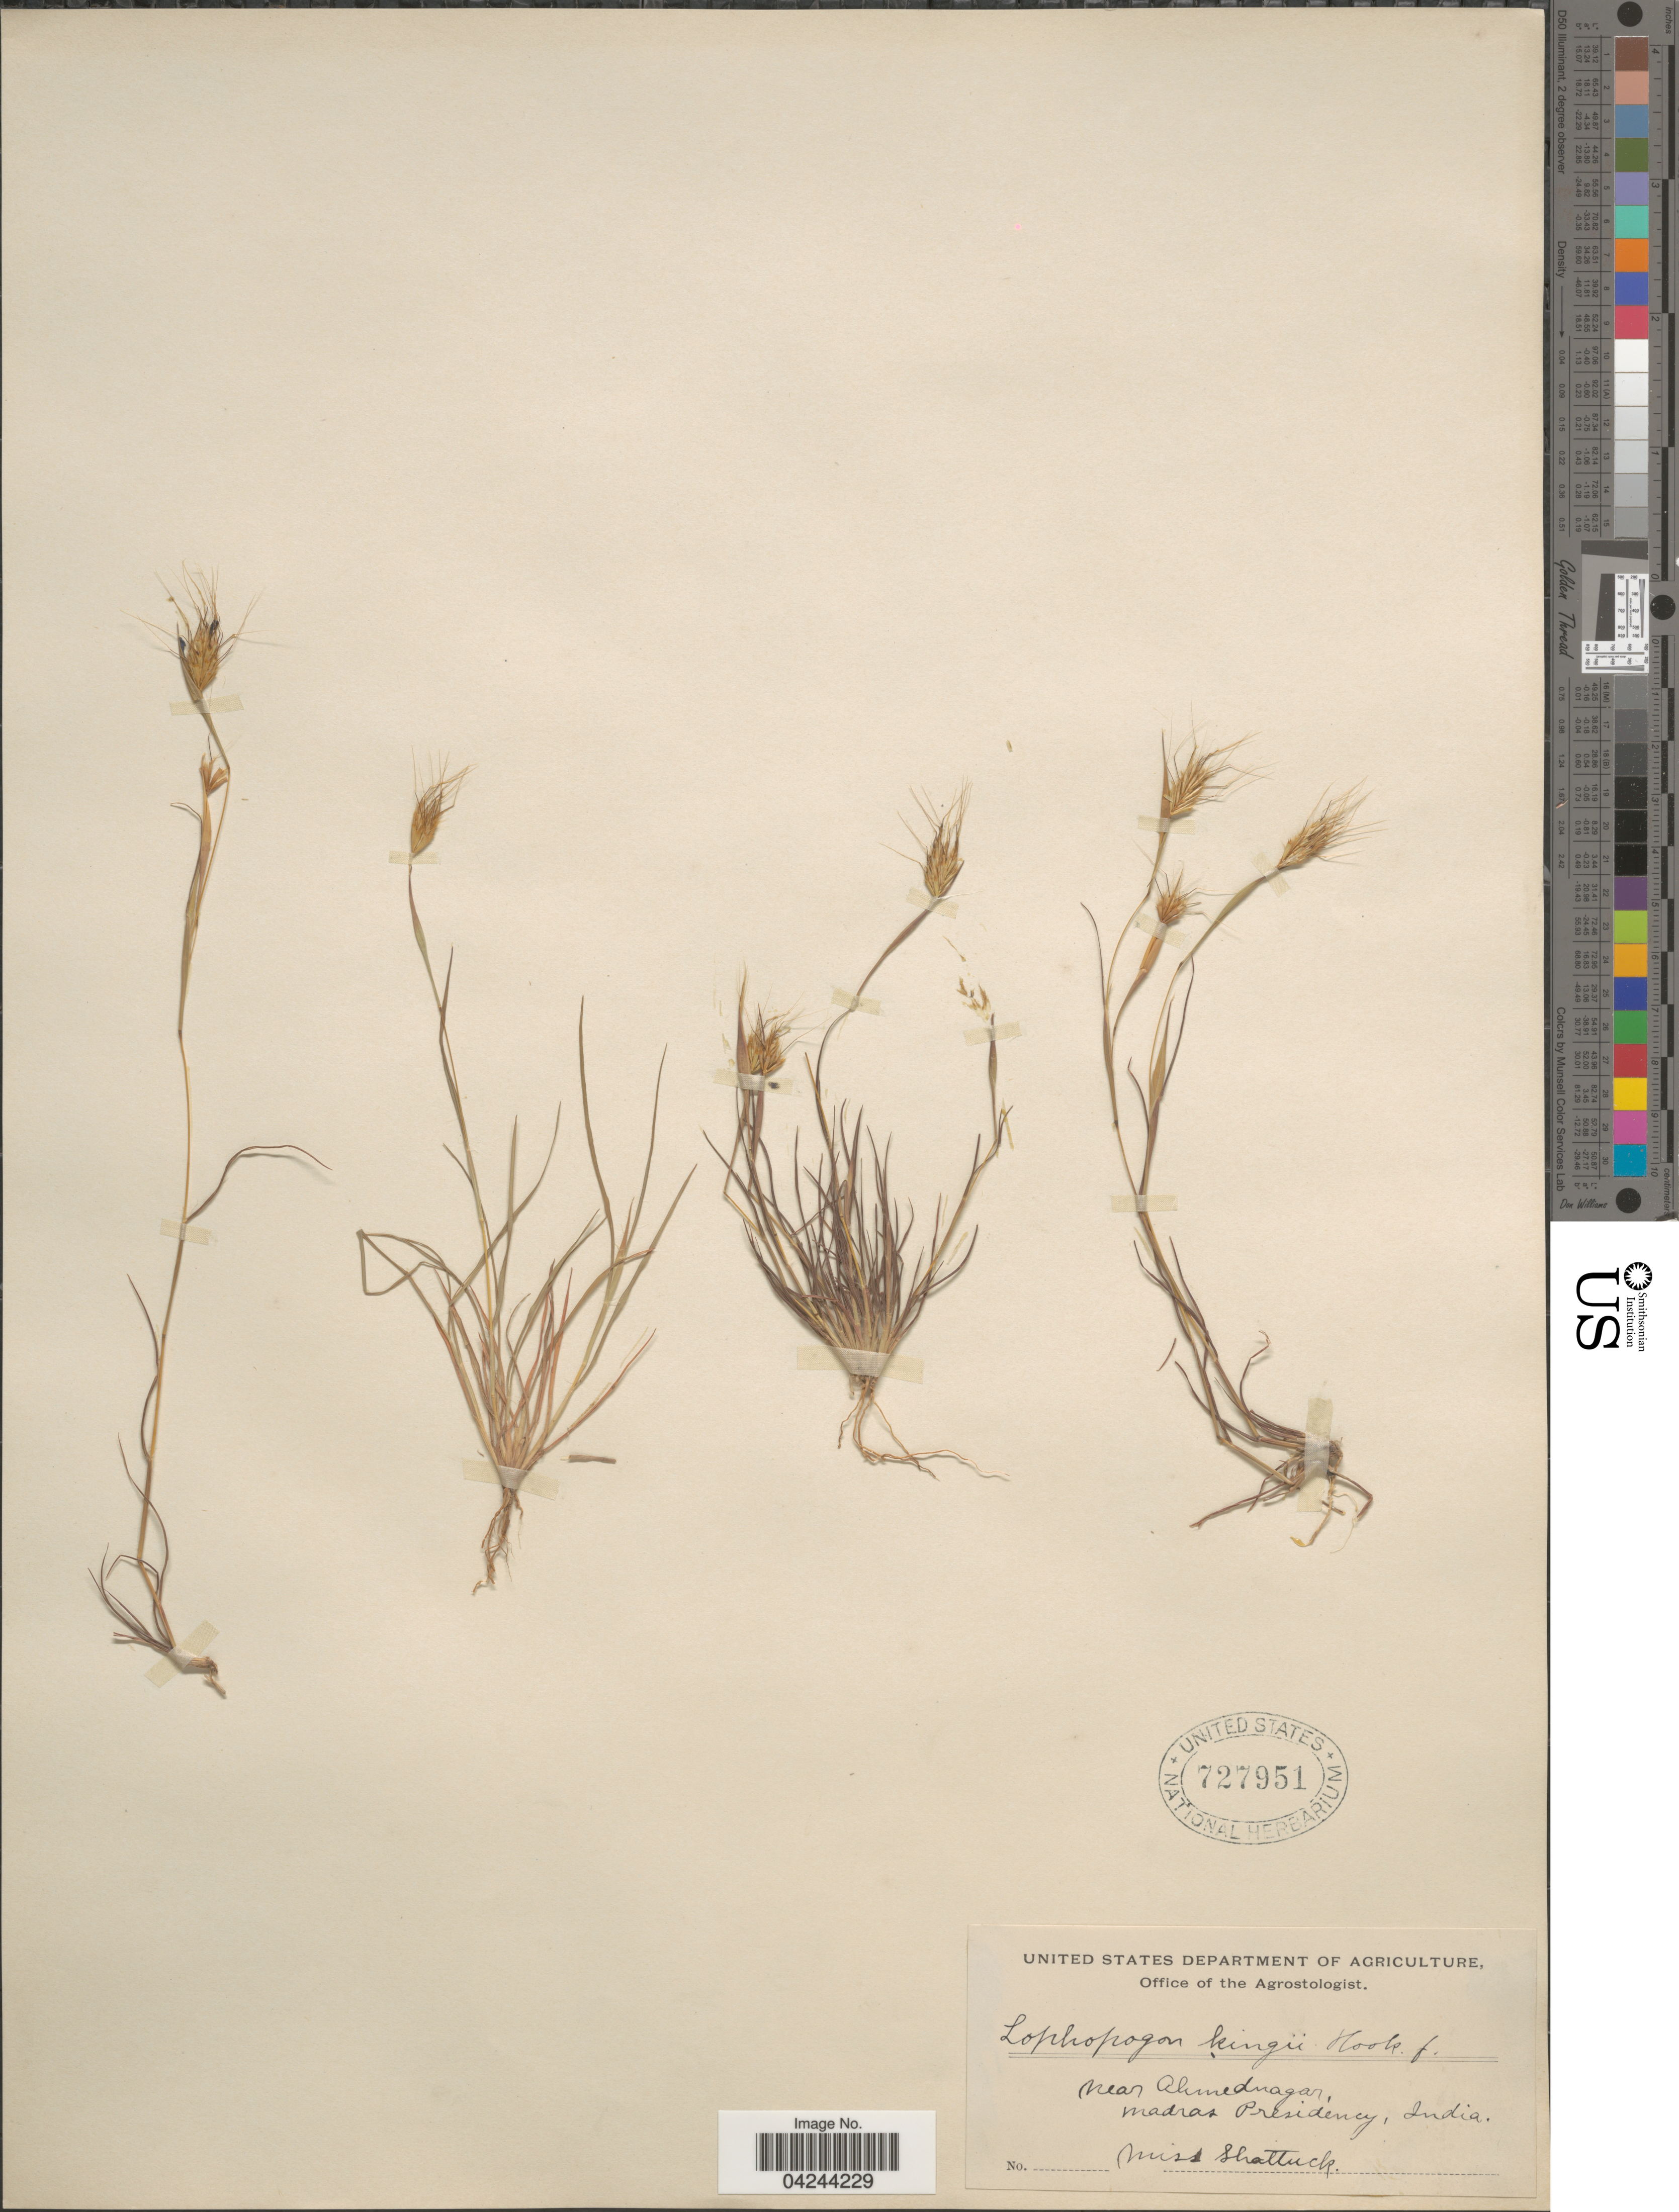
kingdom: Plantae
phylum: Tracheophyta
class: Liliopsida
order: Poales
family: Poaceae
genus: Lophopogon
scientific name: Lophopogon kingii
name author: Hook. f.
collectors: Miss Shattuck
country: India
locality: Near Ahmednagar, Madras Presidency.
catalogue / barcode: US 727951